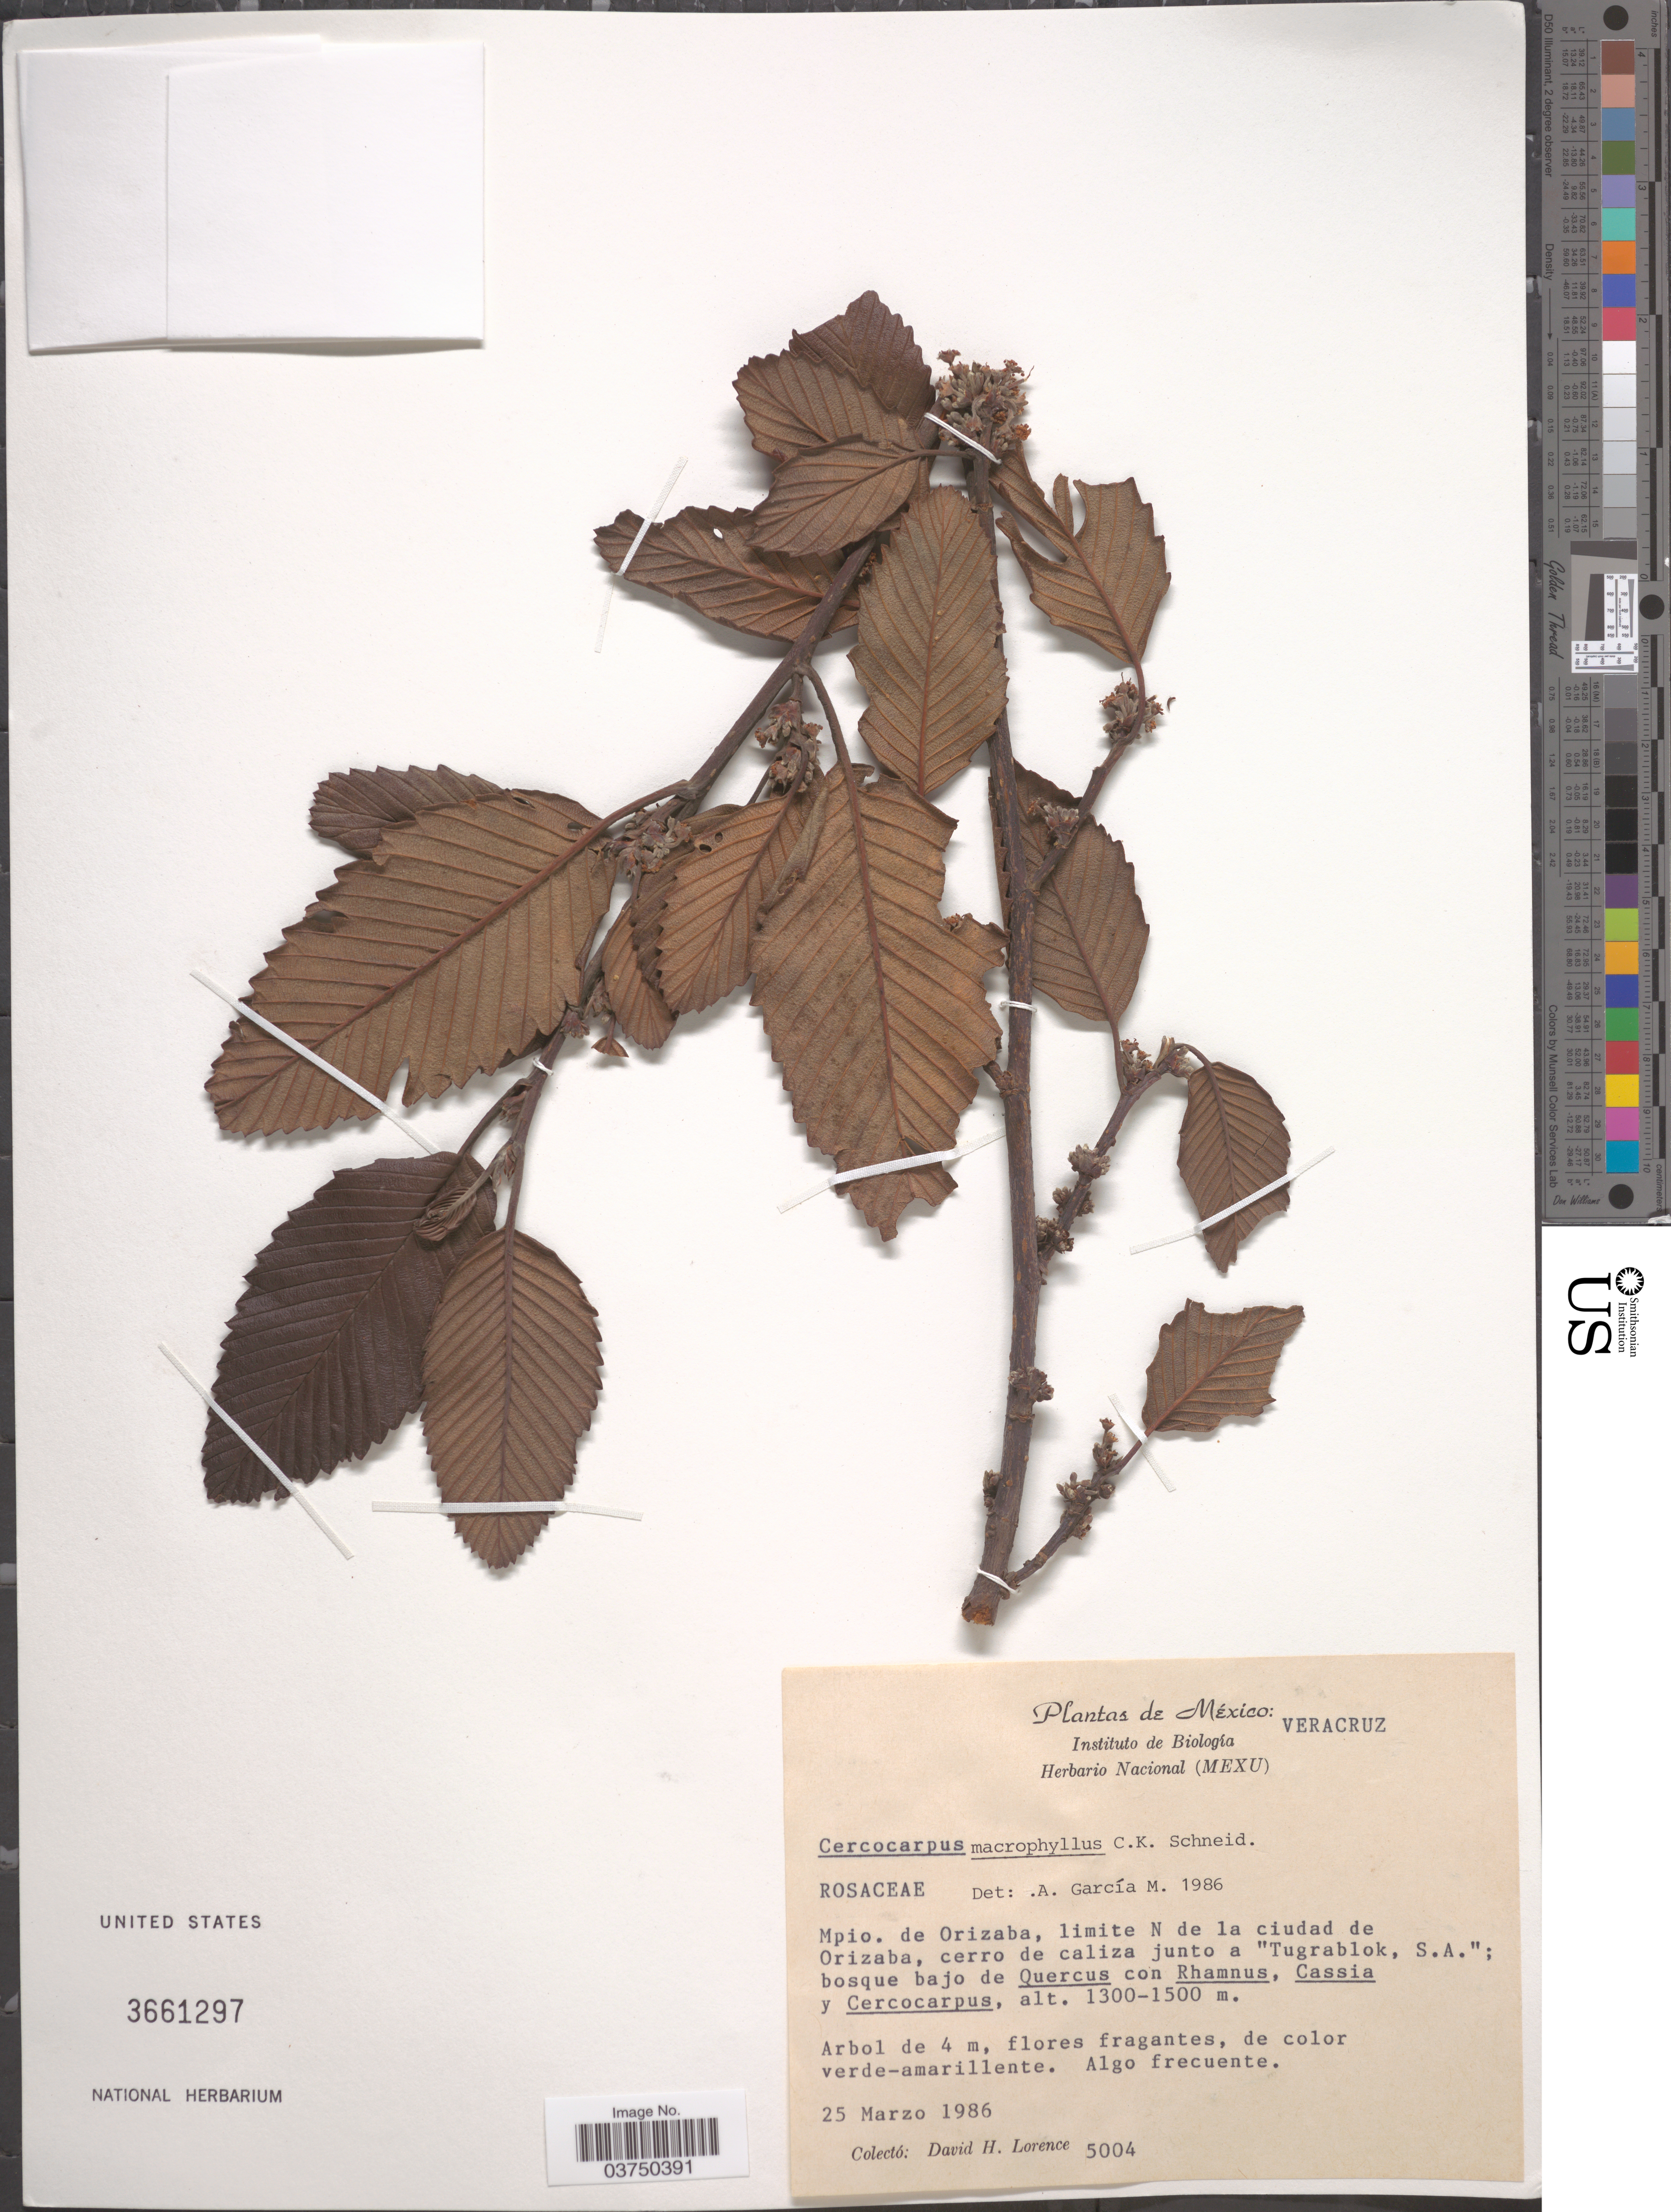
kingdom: Plantae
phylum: Tracheophyta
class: Magnoliopsida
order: Rosales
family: Rosaceae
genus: Cercocarpus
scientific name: Cercocarpus macrophyllus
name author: C.K. Schneid.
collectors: D. Lorence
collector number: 5004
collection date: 1986-03-25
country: Mexico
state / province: Veracruz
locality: Mpio. de Orizaba, limite N de la ciudad de Orizaba, cerro de caliza junto a "Tugrablok, S.A.".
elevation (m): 1300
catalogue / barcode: US 3661297